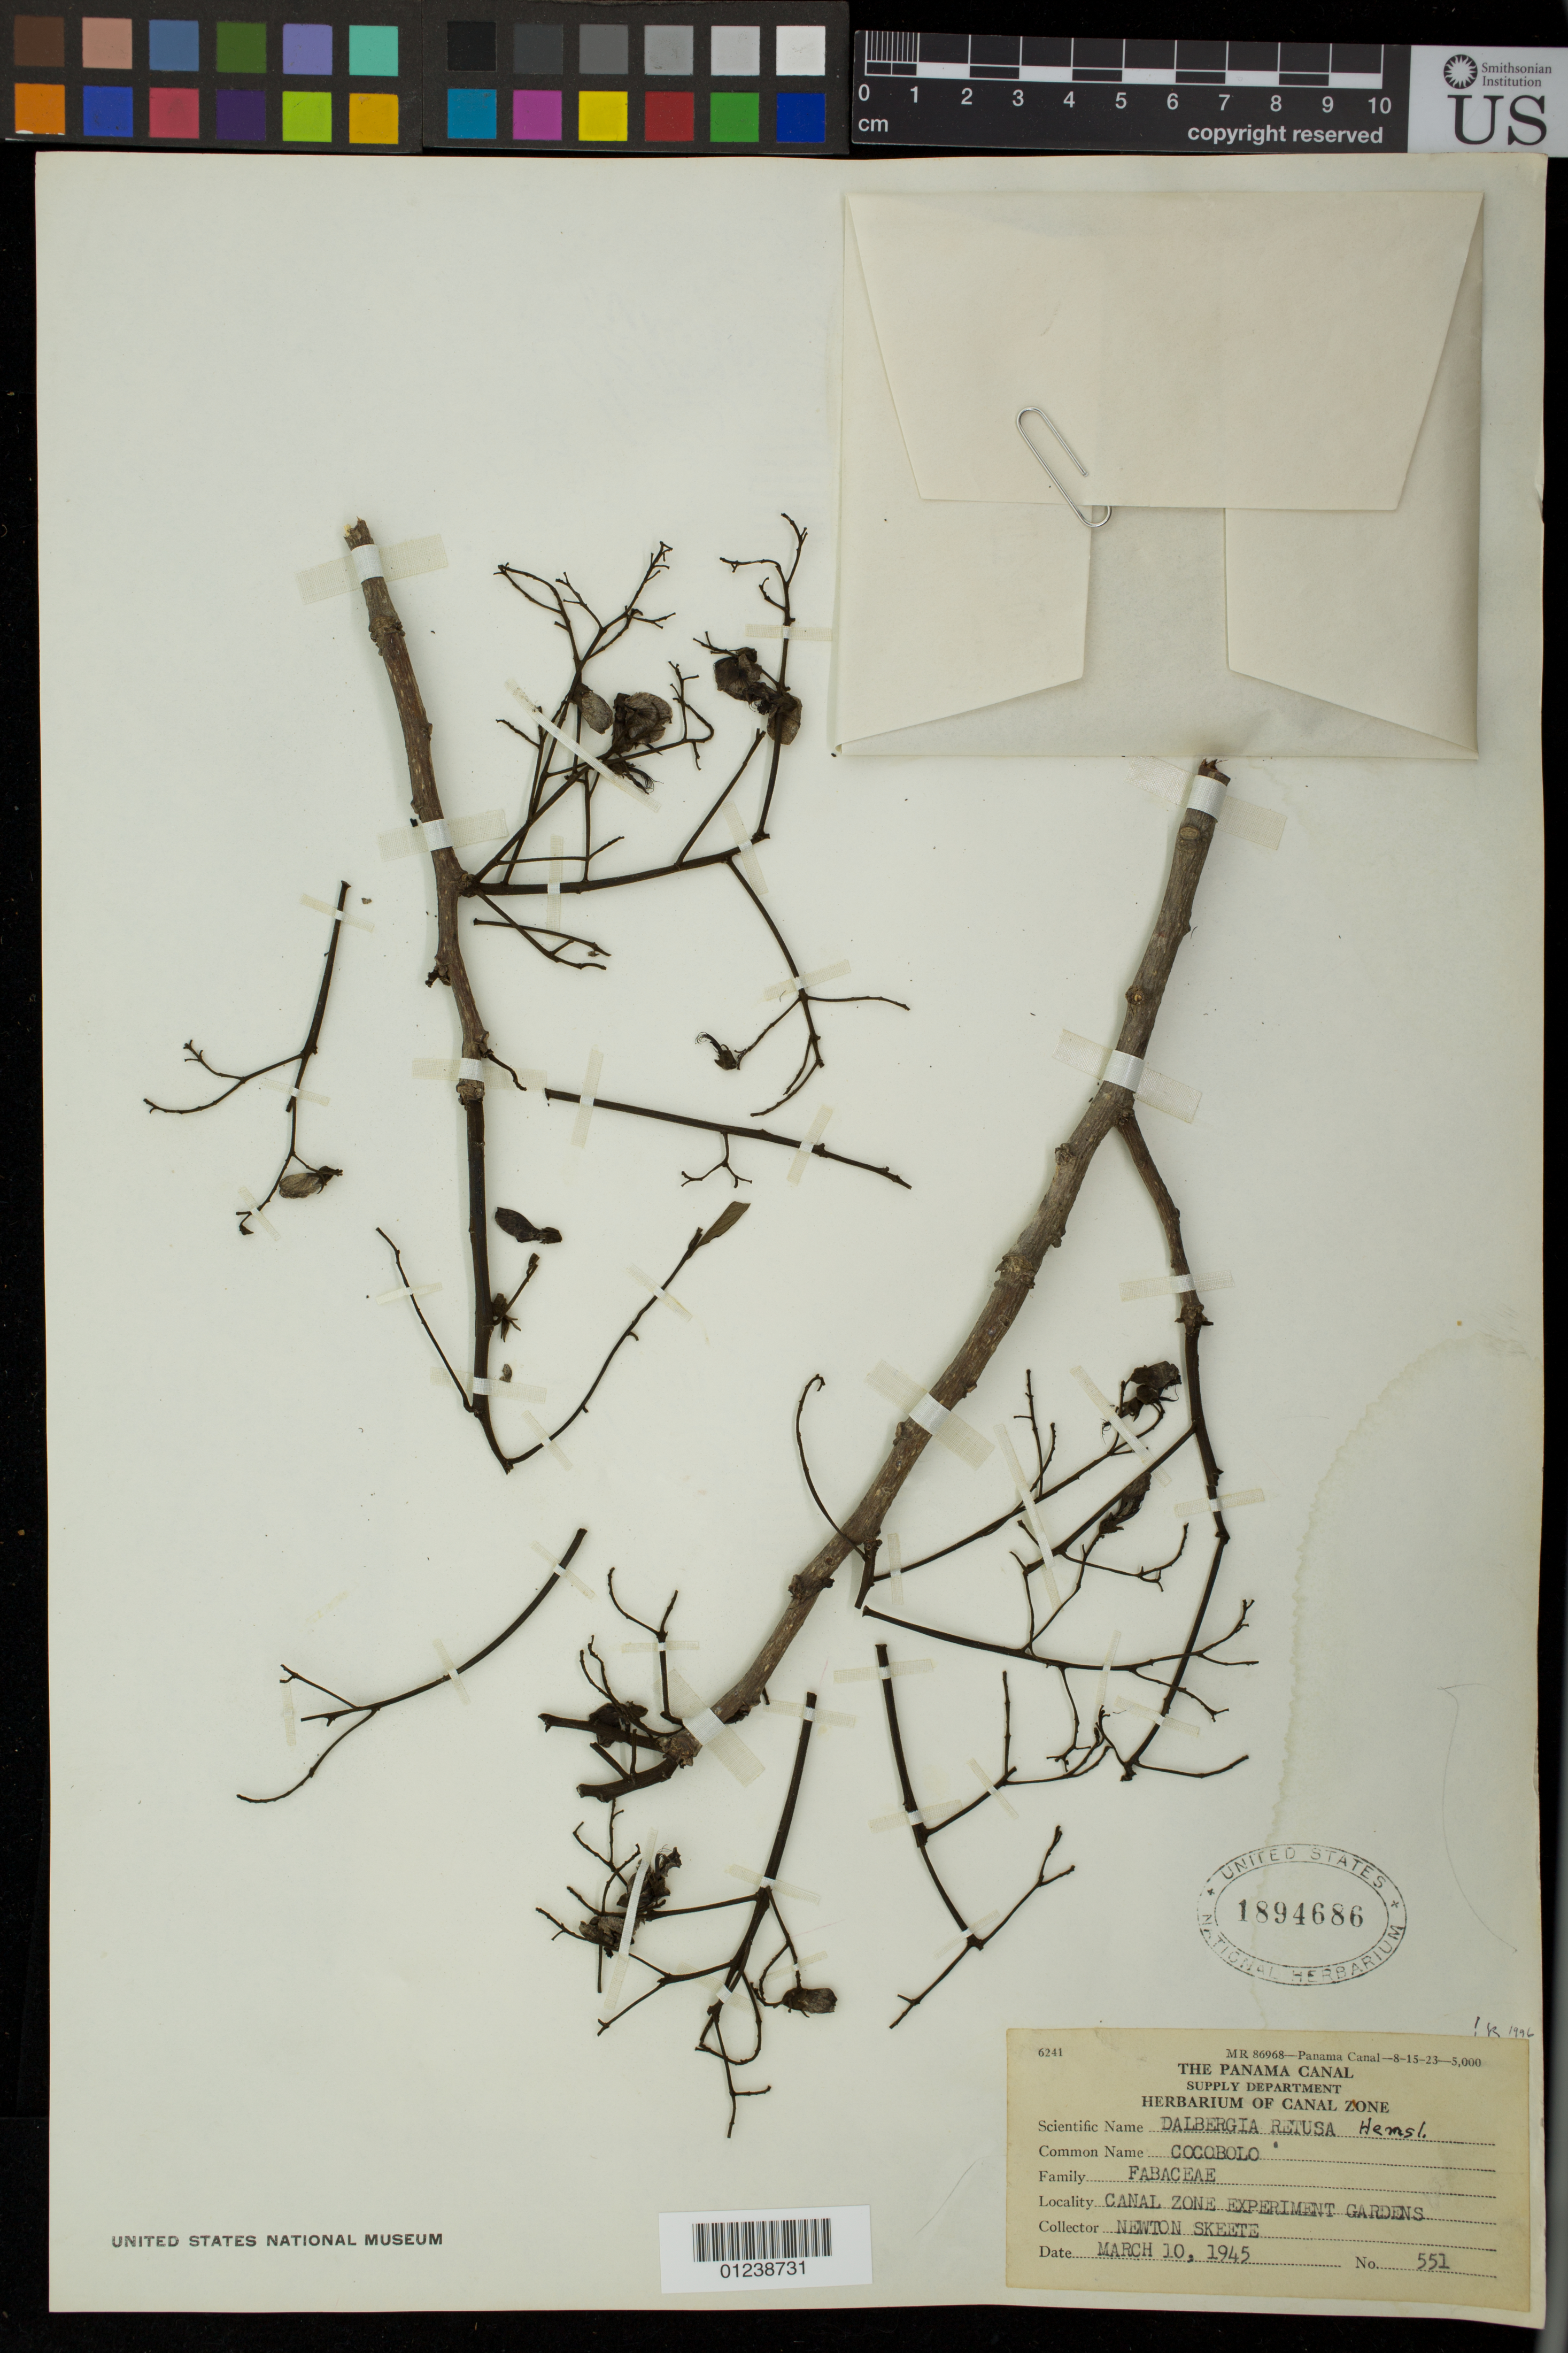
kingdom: Plantae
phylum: Tracheophyta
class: Magnoliopsida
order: Fabales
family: Fabaceae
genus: Dalbergia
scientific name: Dalbergia retusa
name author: Hemsl.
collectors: N. Skeete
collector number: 551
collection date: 1945-03-10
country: Panama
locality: Canal Zone Experiment Gardens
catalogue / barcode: US 1894686